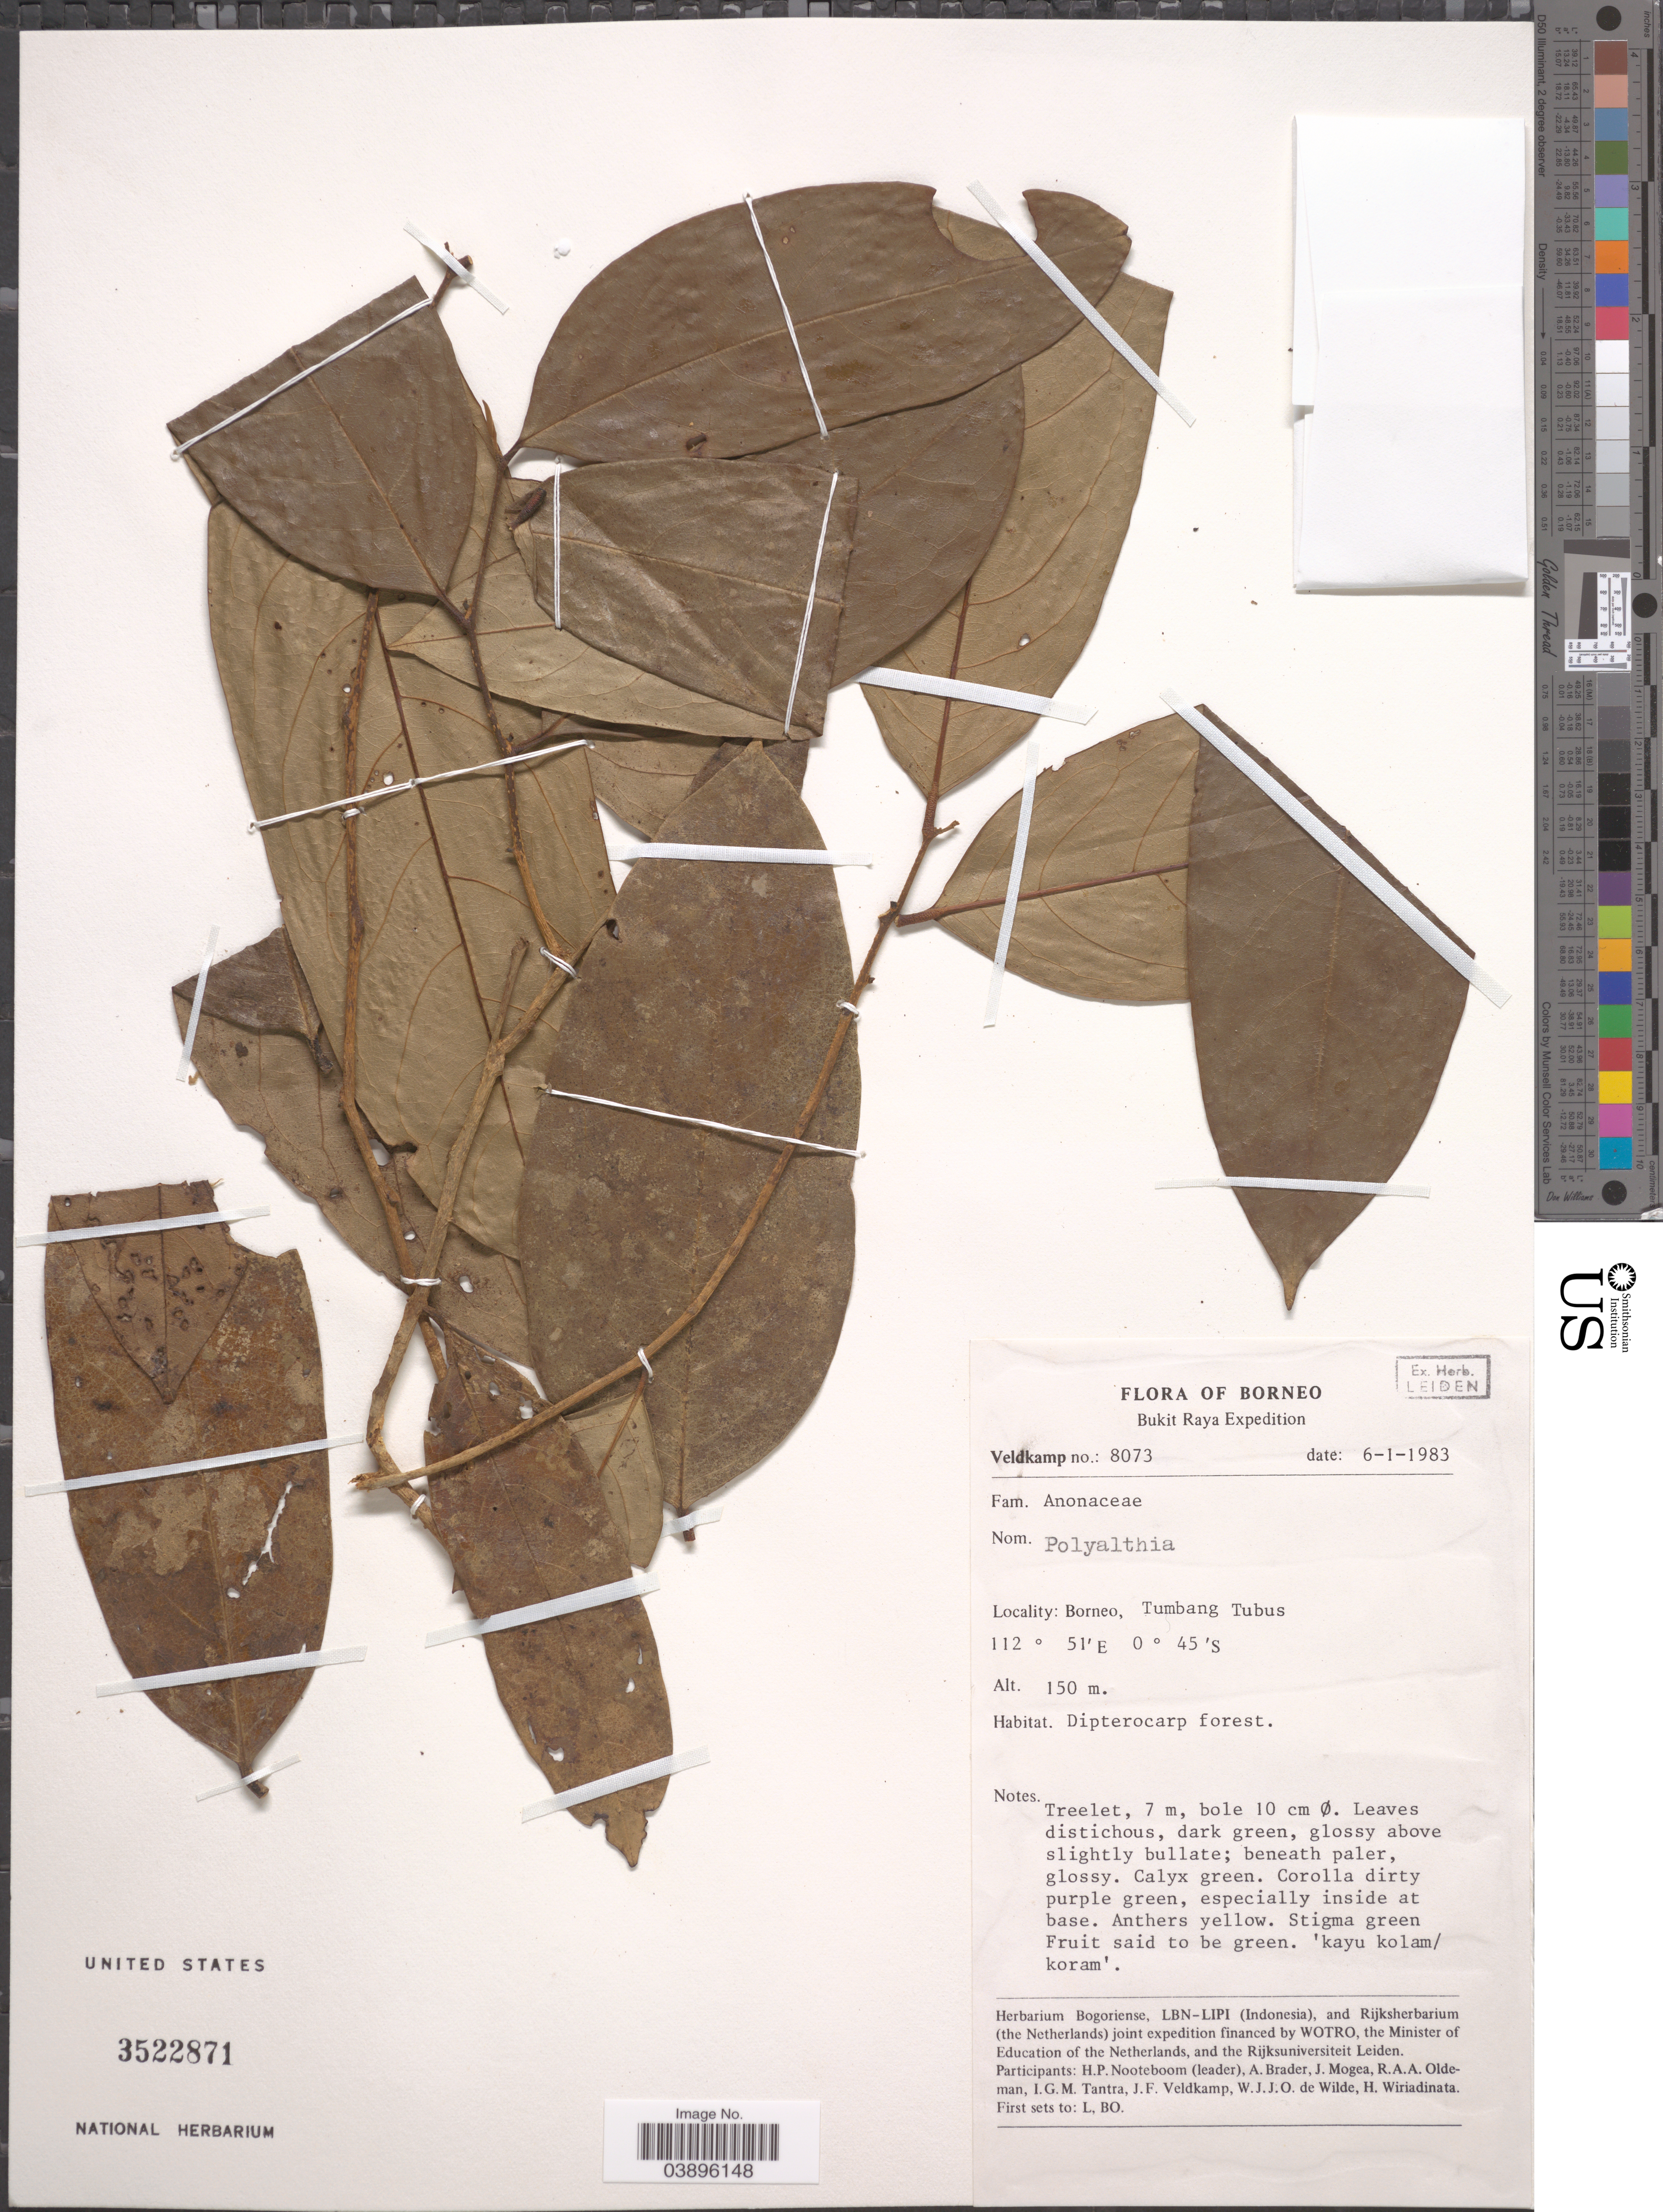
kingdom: Plantae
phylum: Tracheophyta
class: Magnoliopsida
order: Magnoliales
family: Annonaceae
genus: Polyalthia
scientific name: Polyalthia sp.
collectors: -. Veldkamp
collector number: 8073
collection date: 1983-01-06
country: Malaysia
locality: Borneo. Bukit Raya. Tumbang Tubus.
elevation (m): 150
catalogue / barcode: US 3522871